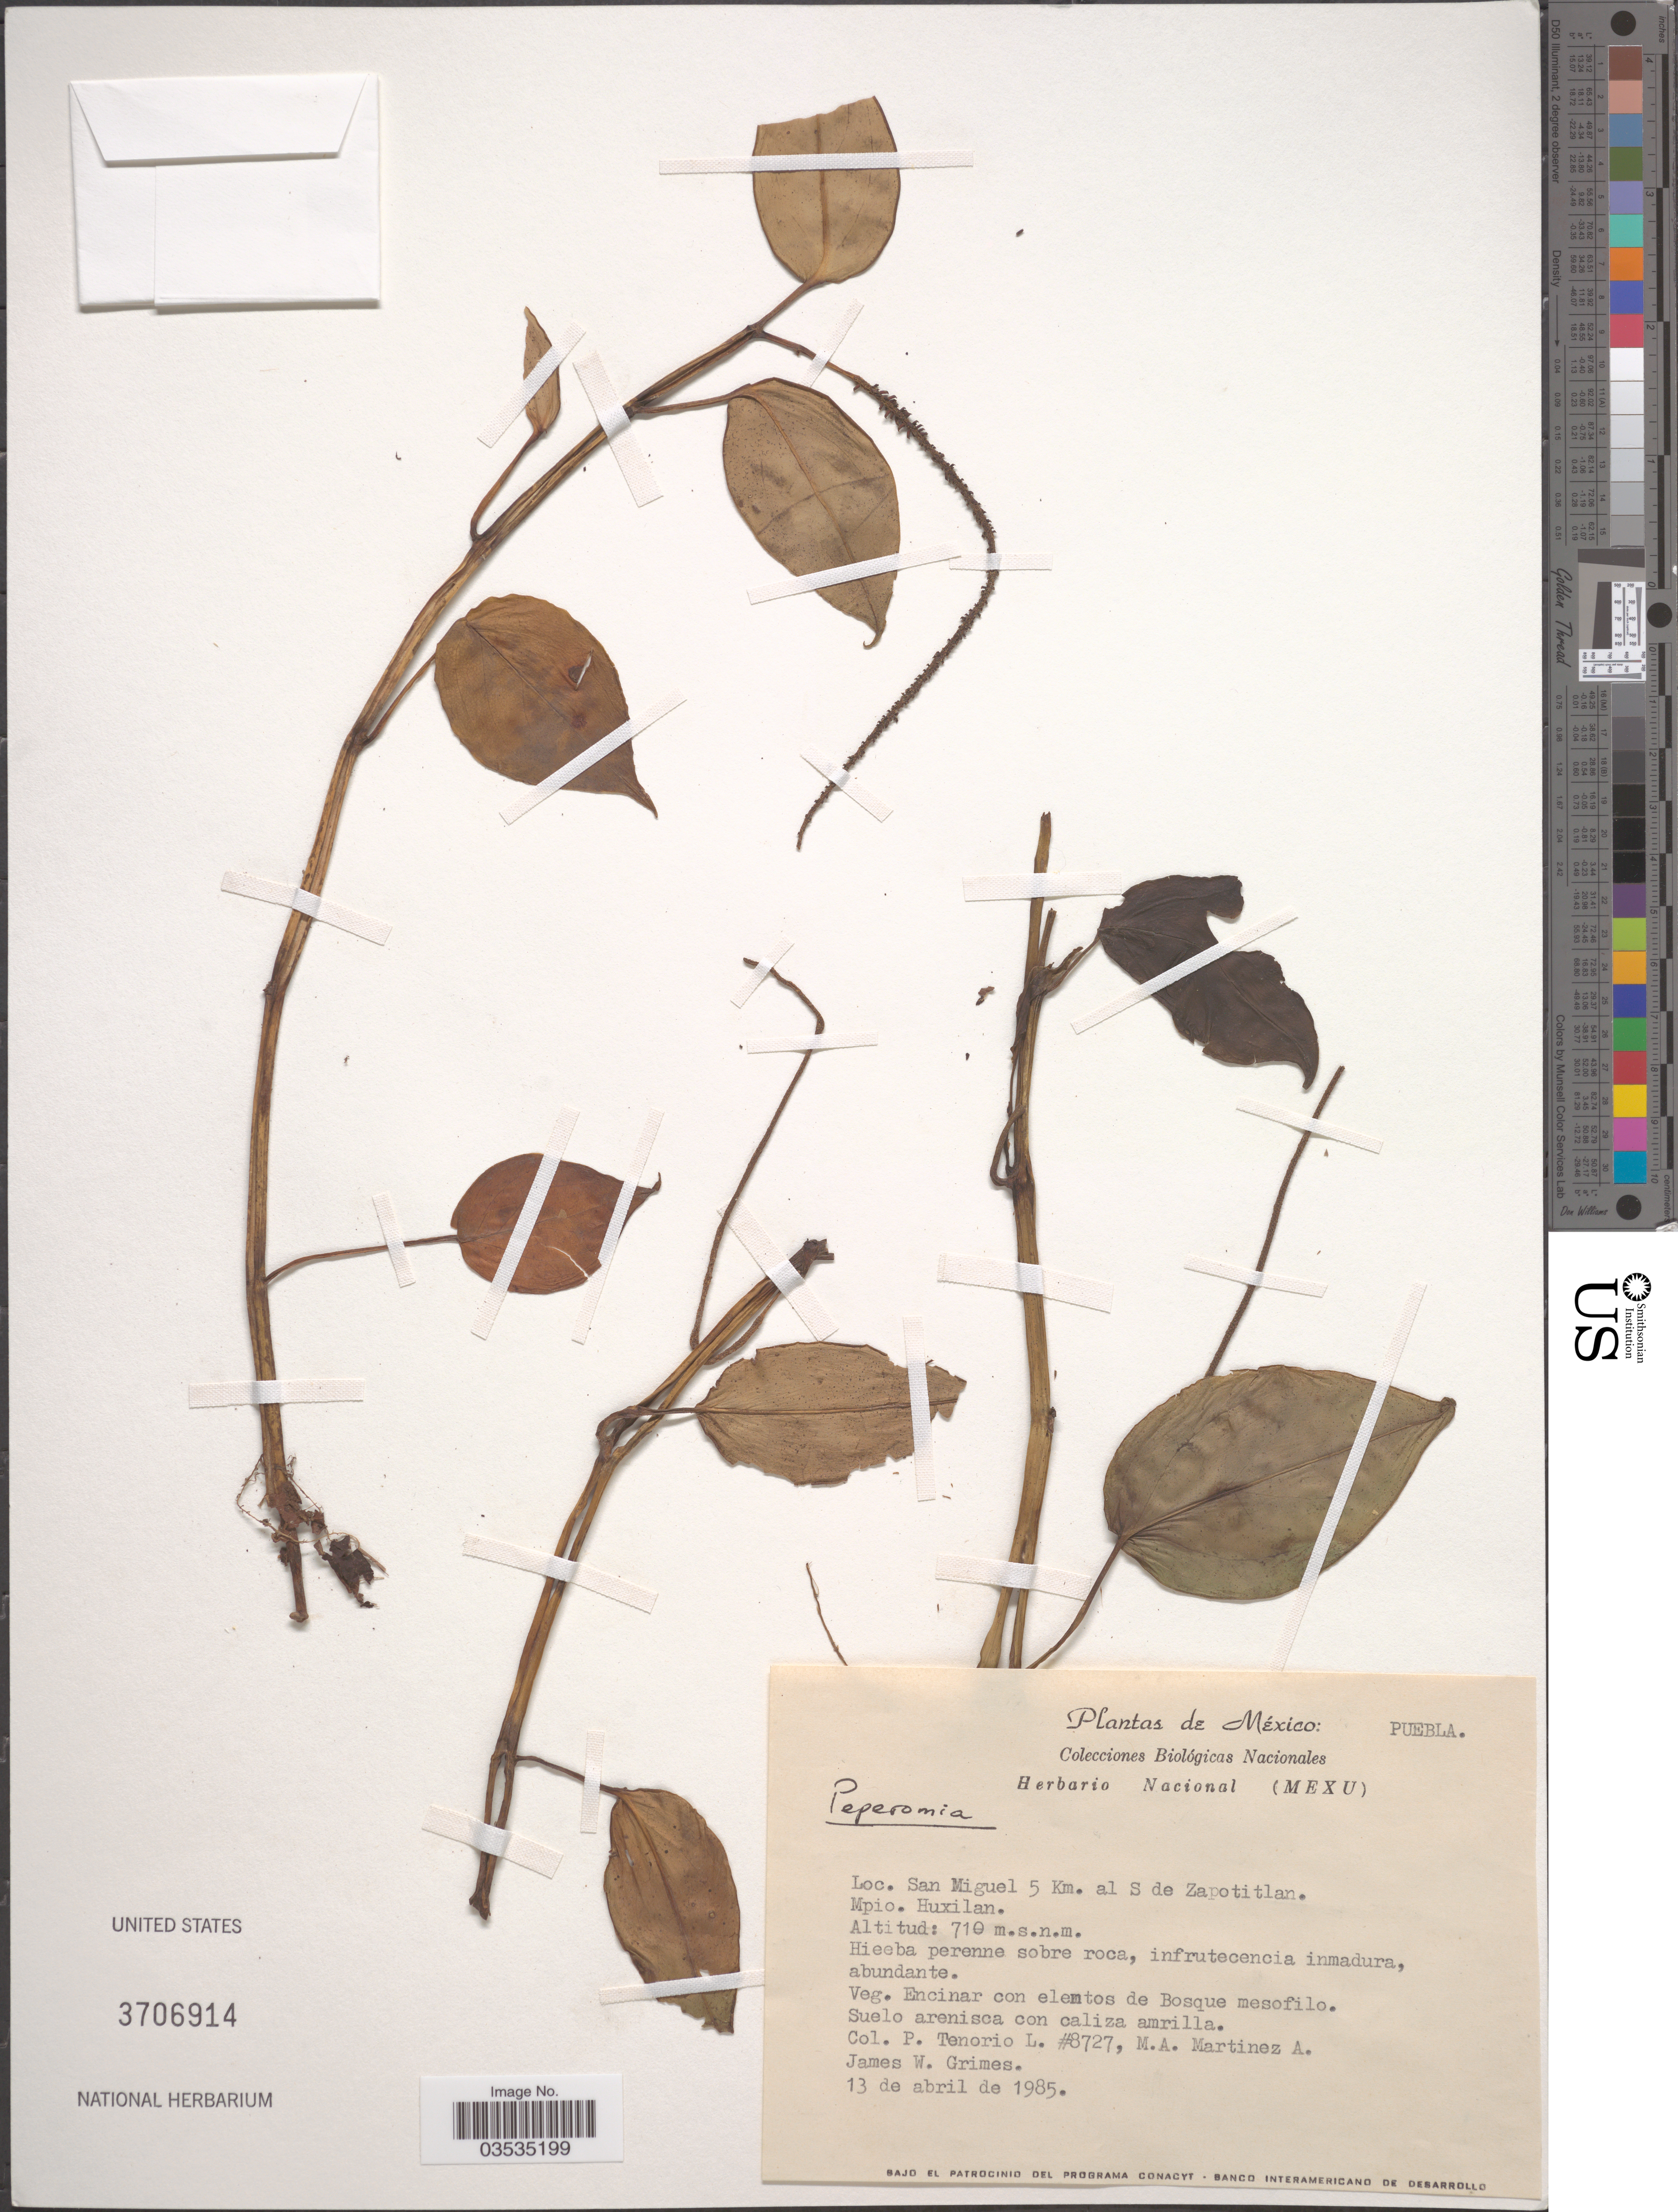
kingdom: Plantae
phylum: Tracheophyta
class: Magnoliopsida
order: Piperales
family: Piperaceae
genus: Peperomia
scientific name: Peperomia granulosa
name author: Trel.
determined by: Jiménez, José Estaban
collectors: P. Tenorio L., M. A. Martinez & J. W. Grimes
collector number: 8727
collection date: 1985-04-13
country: Mexico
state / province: Puebla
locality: San Miguel 5 Km. al S de Zapotitlan. Mpio. Huxilan.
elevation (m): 710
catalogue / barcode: US 3706914